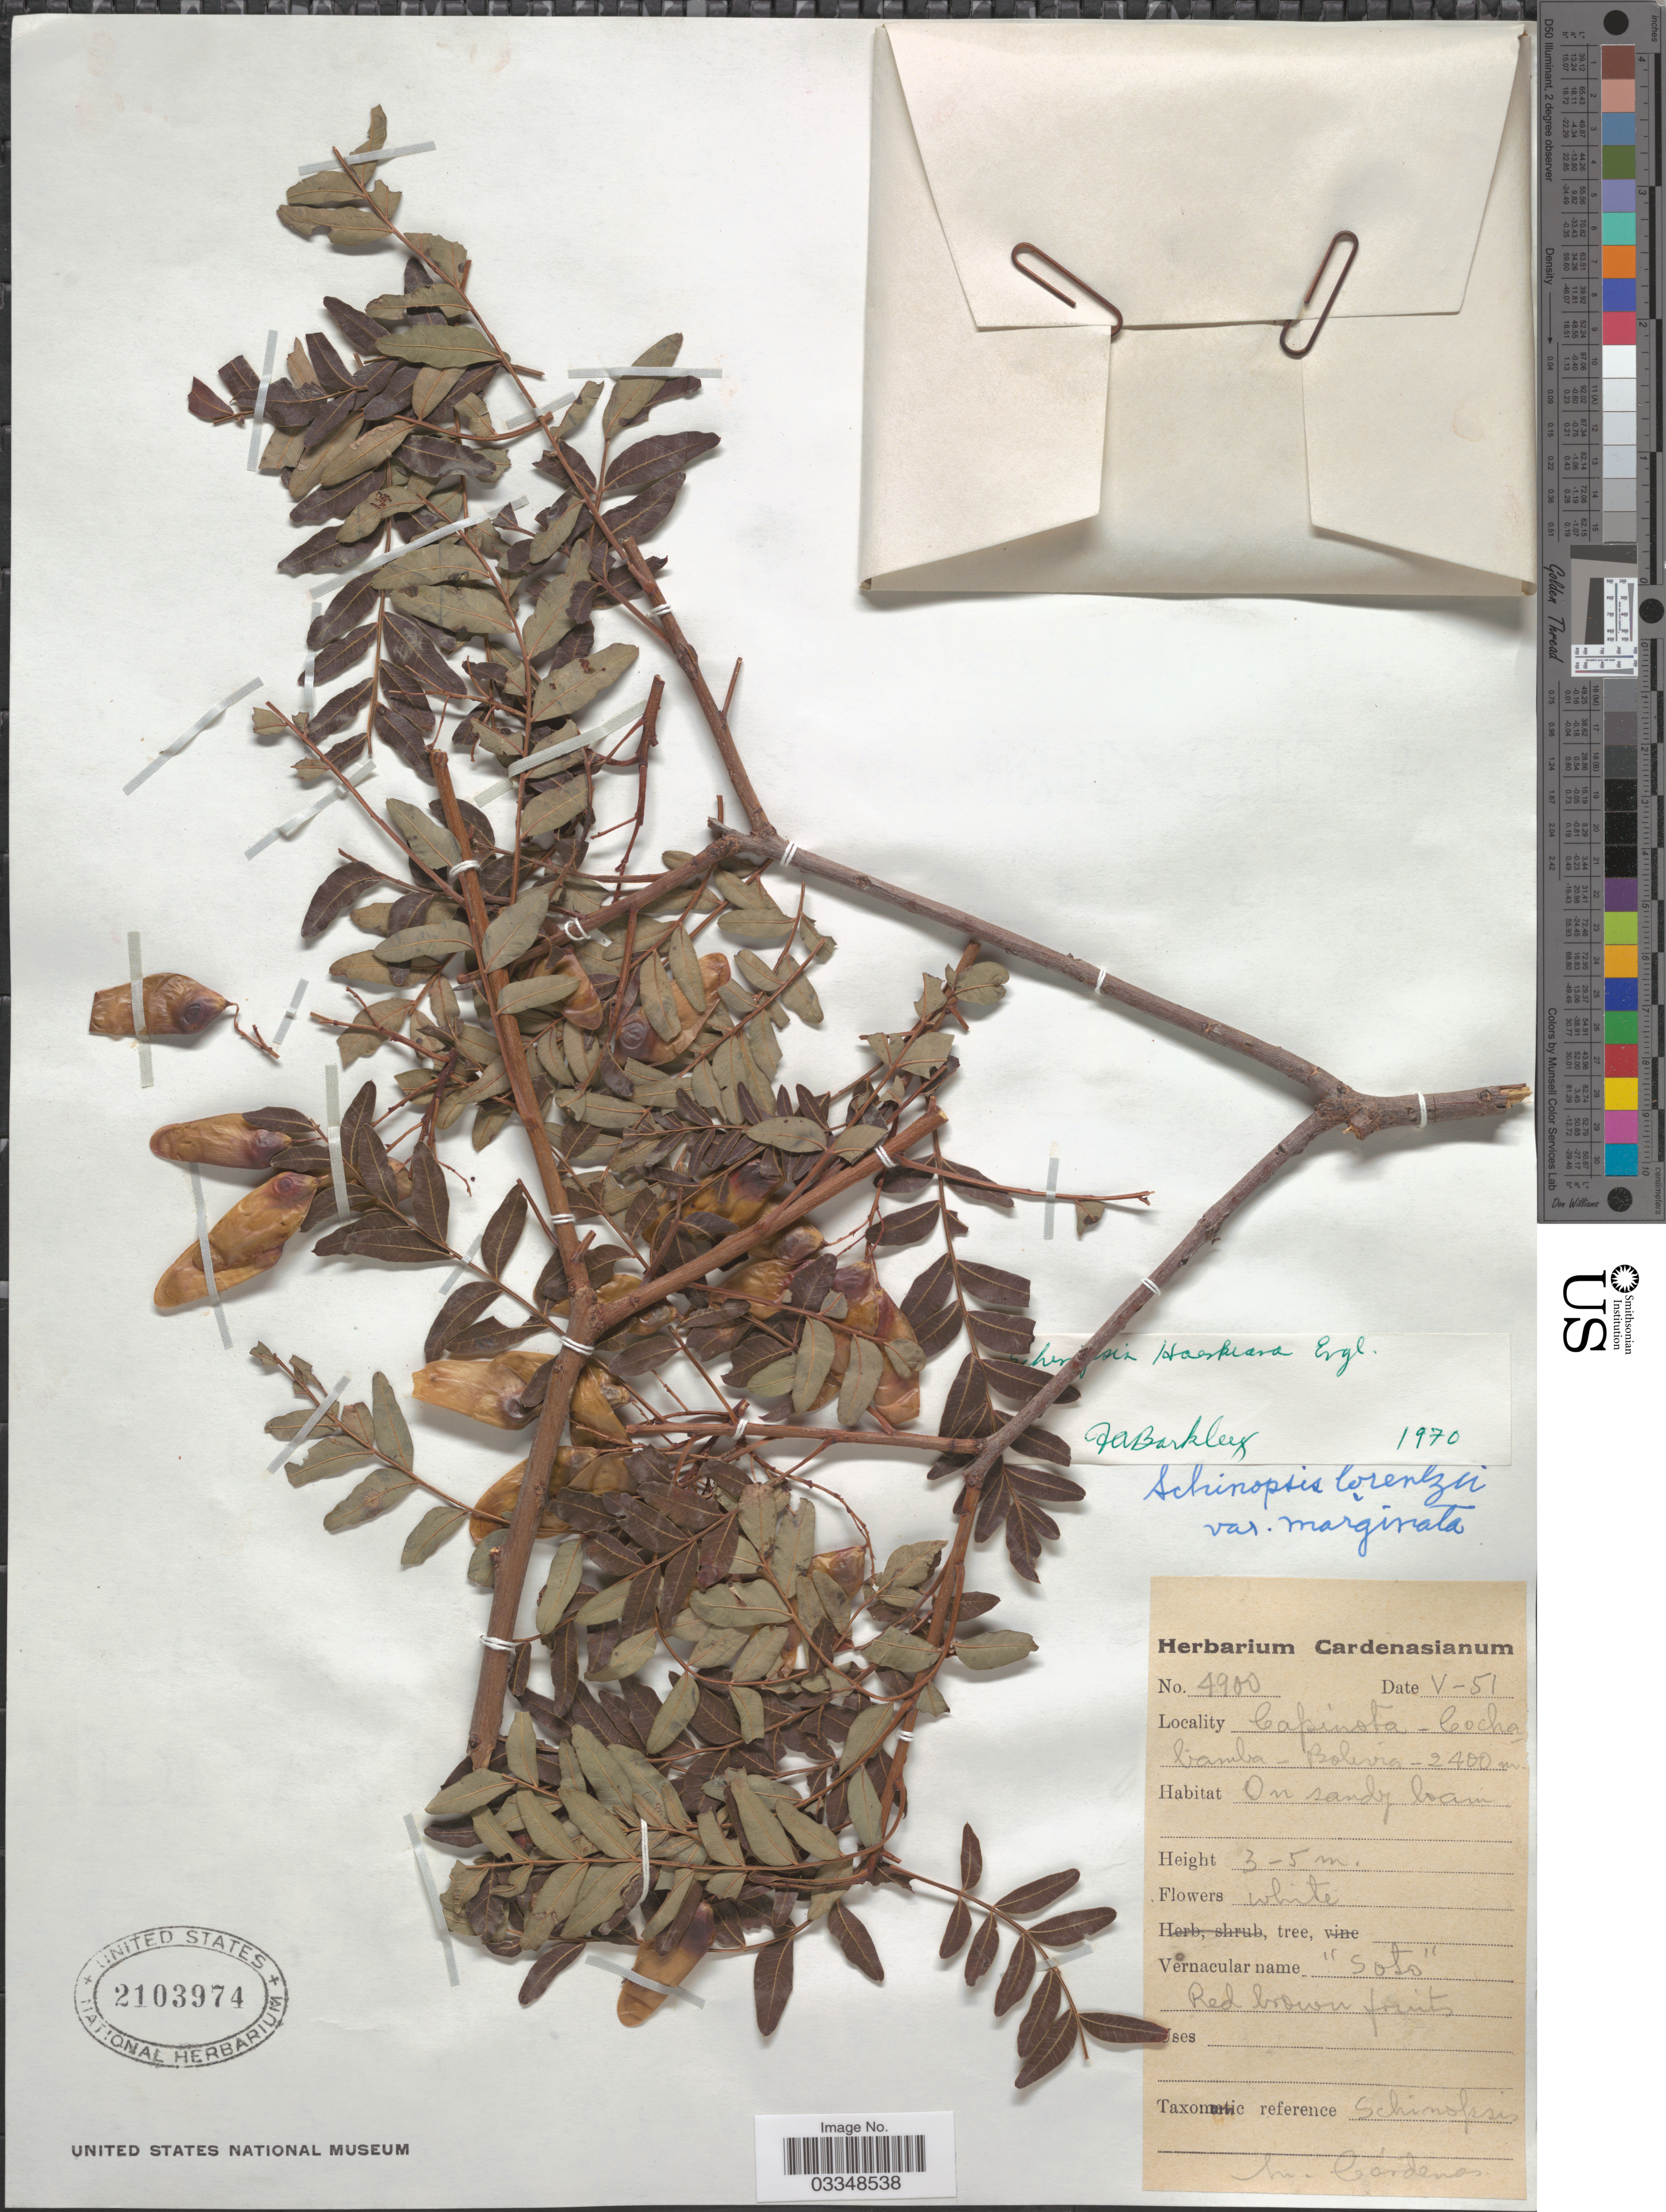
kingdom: Plantae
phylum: Tracheophyta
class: Magnoliopsida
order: Sapindales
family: Anacardiaceae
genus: Schinopsis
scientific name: Schinopsis haenkeana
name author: Engl.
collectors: M. Cárdenas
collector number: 4900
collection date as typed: Transcribed d/m/y: /5/51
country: Bolivia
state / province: Cochabamba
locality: Capinota.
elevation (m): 2400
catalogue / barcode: US 2103974